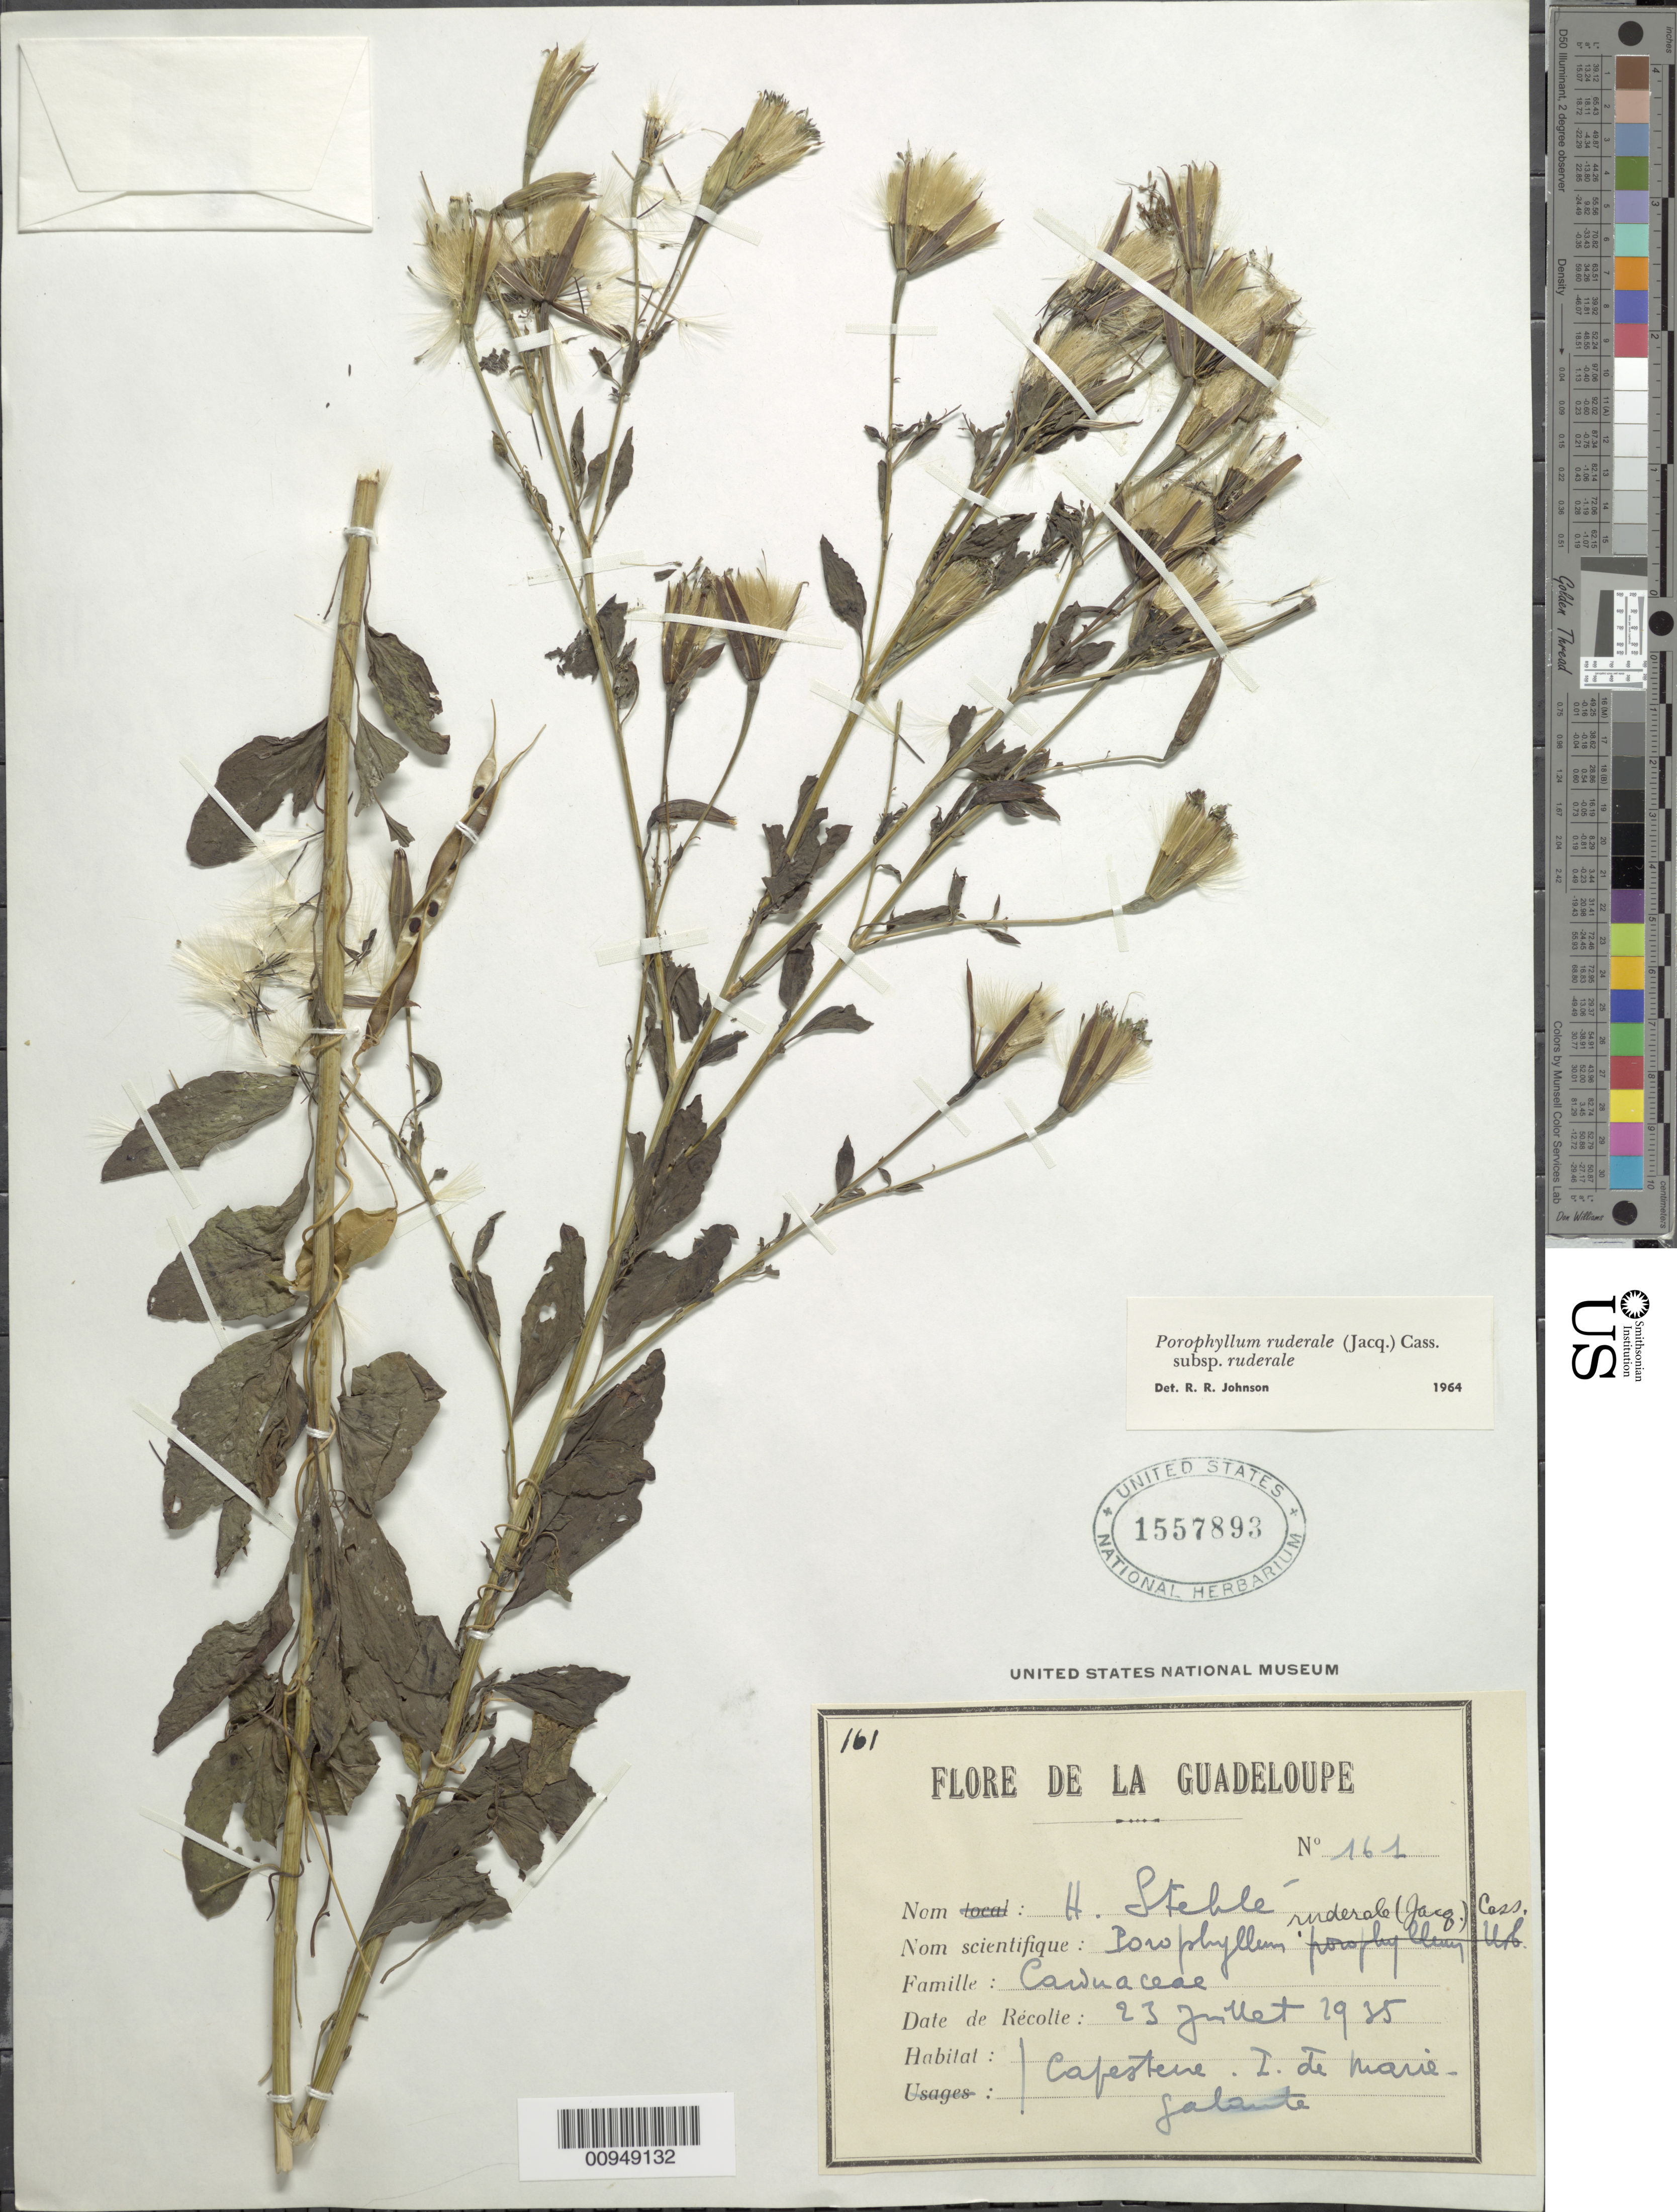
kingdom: Plantae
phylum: Tracheophyta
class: Magnoliopsida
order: Asterales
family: Asteraceae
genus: Porophyllum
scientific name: Porophyllum ruderale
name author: (Jacq.) Cass.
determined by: Johnson, R. R.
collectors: H. Stehlé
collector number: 161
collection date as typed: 23 Jul 1935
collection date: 1935-07-23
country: Guadeloupe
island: Marie Galante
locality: Cafestere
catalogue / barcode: US 1557893